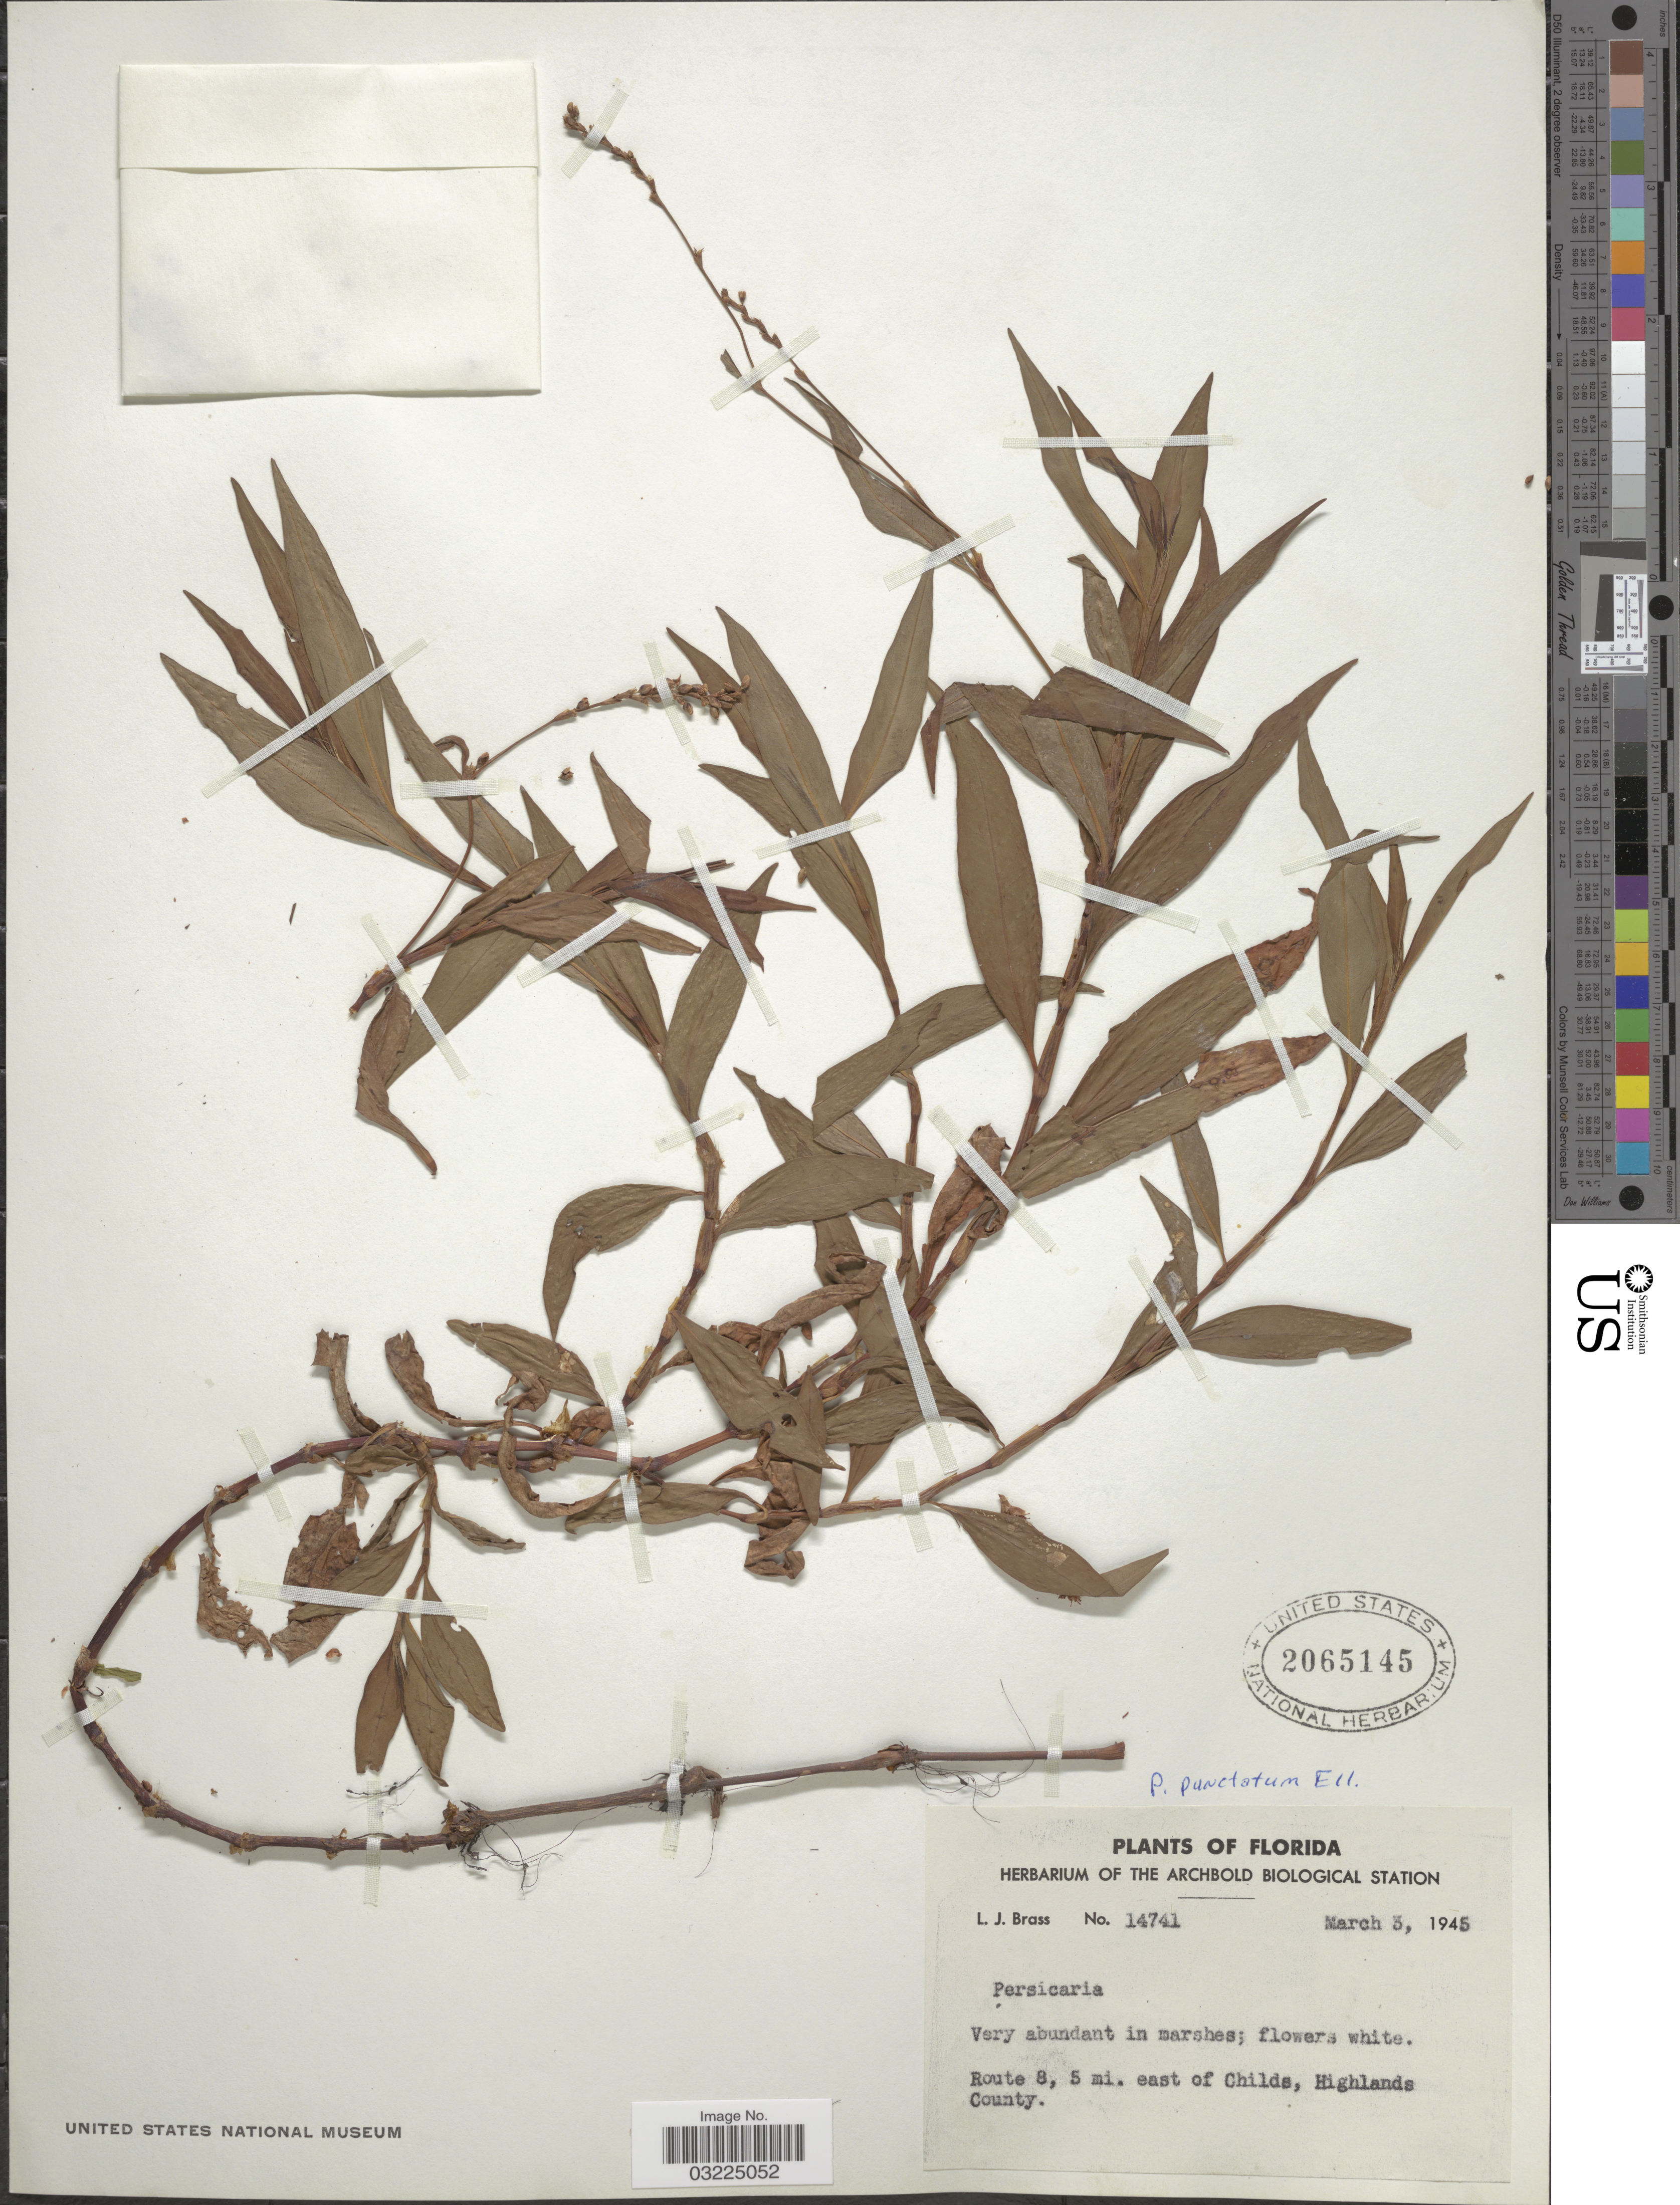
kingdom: Plantae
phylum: Tracheophyta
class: Magnoliopsida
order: Caryophyllales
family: Polygonaceae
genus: Persicaria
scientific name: Persicaria punctata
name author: (Elliott) Small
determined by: Atha, D. E.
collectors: L. J. Brass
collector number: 14741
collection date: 1945-03-03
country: United States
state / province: Florida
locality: Route 8, 5 mi. east of Childs, Highlands County.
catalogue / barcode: US 2065145